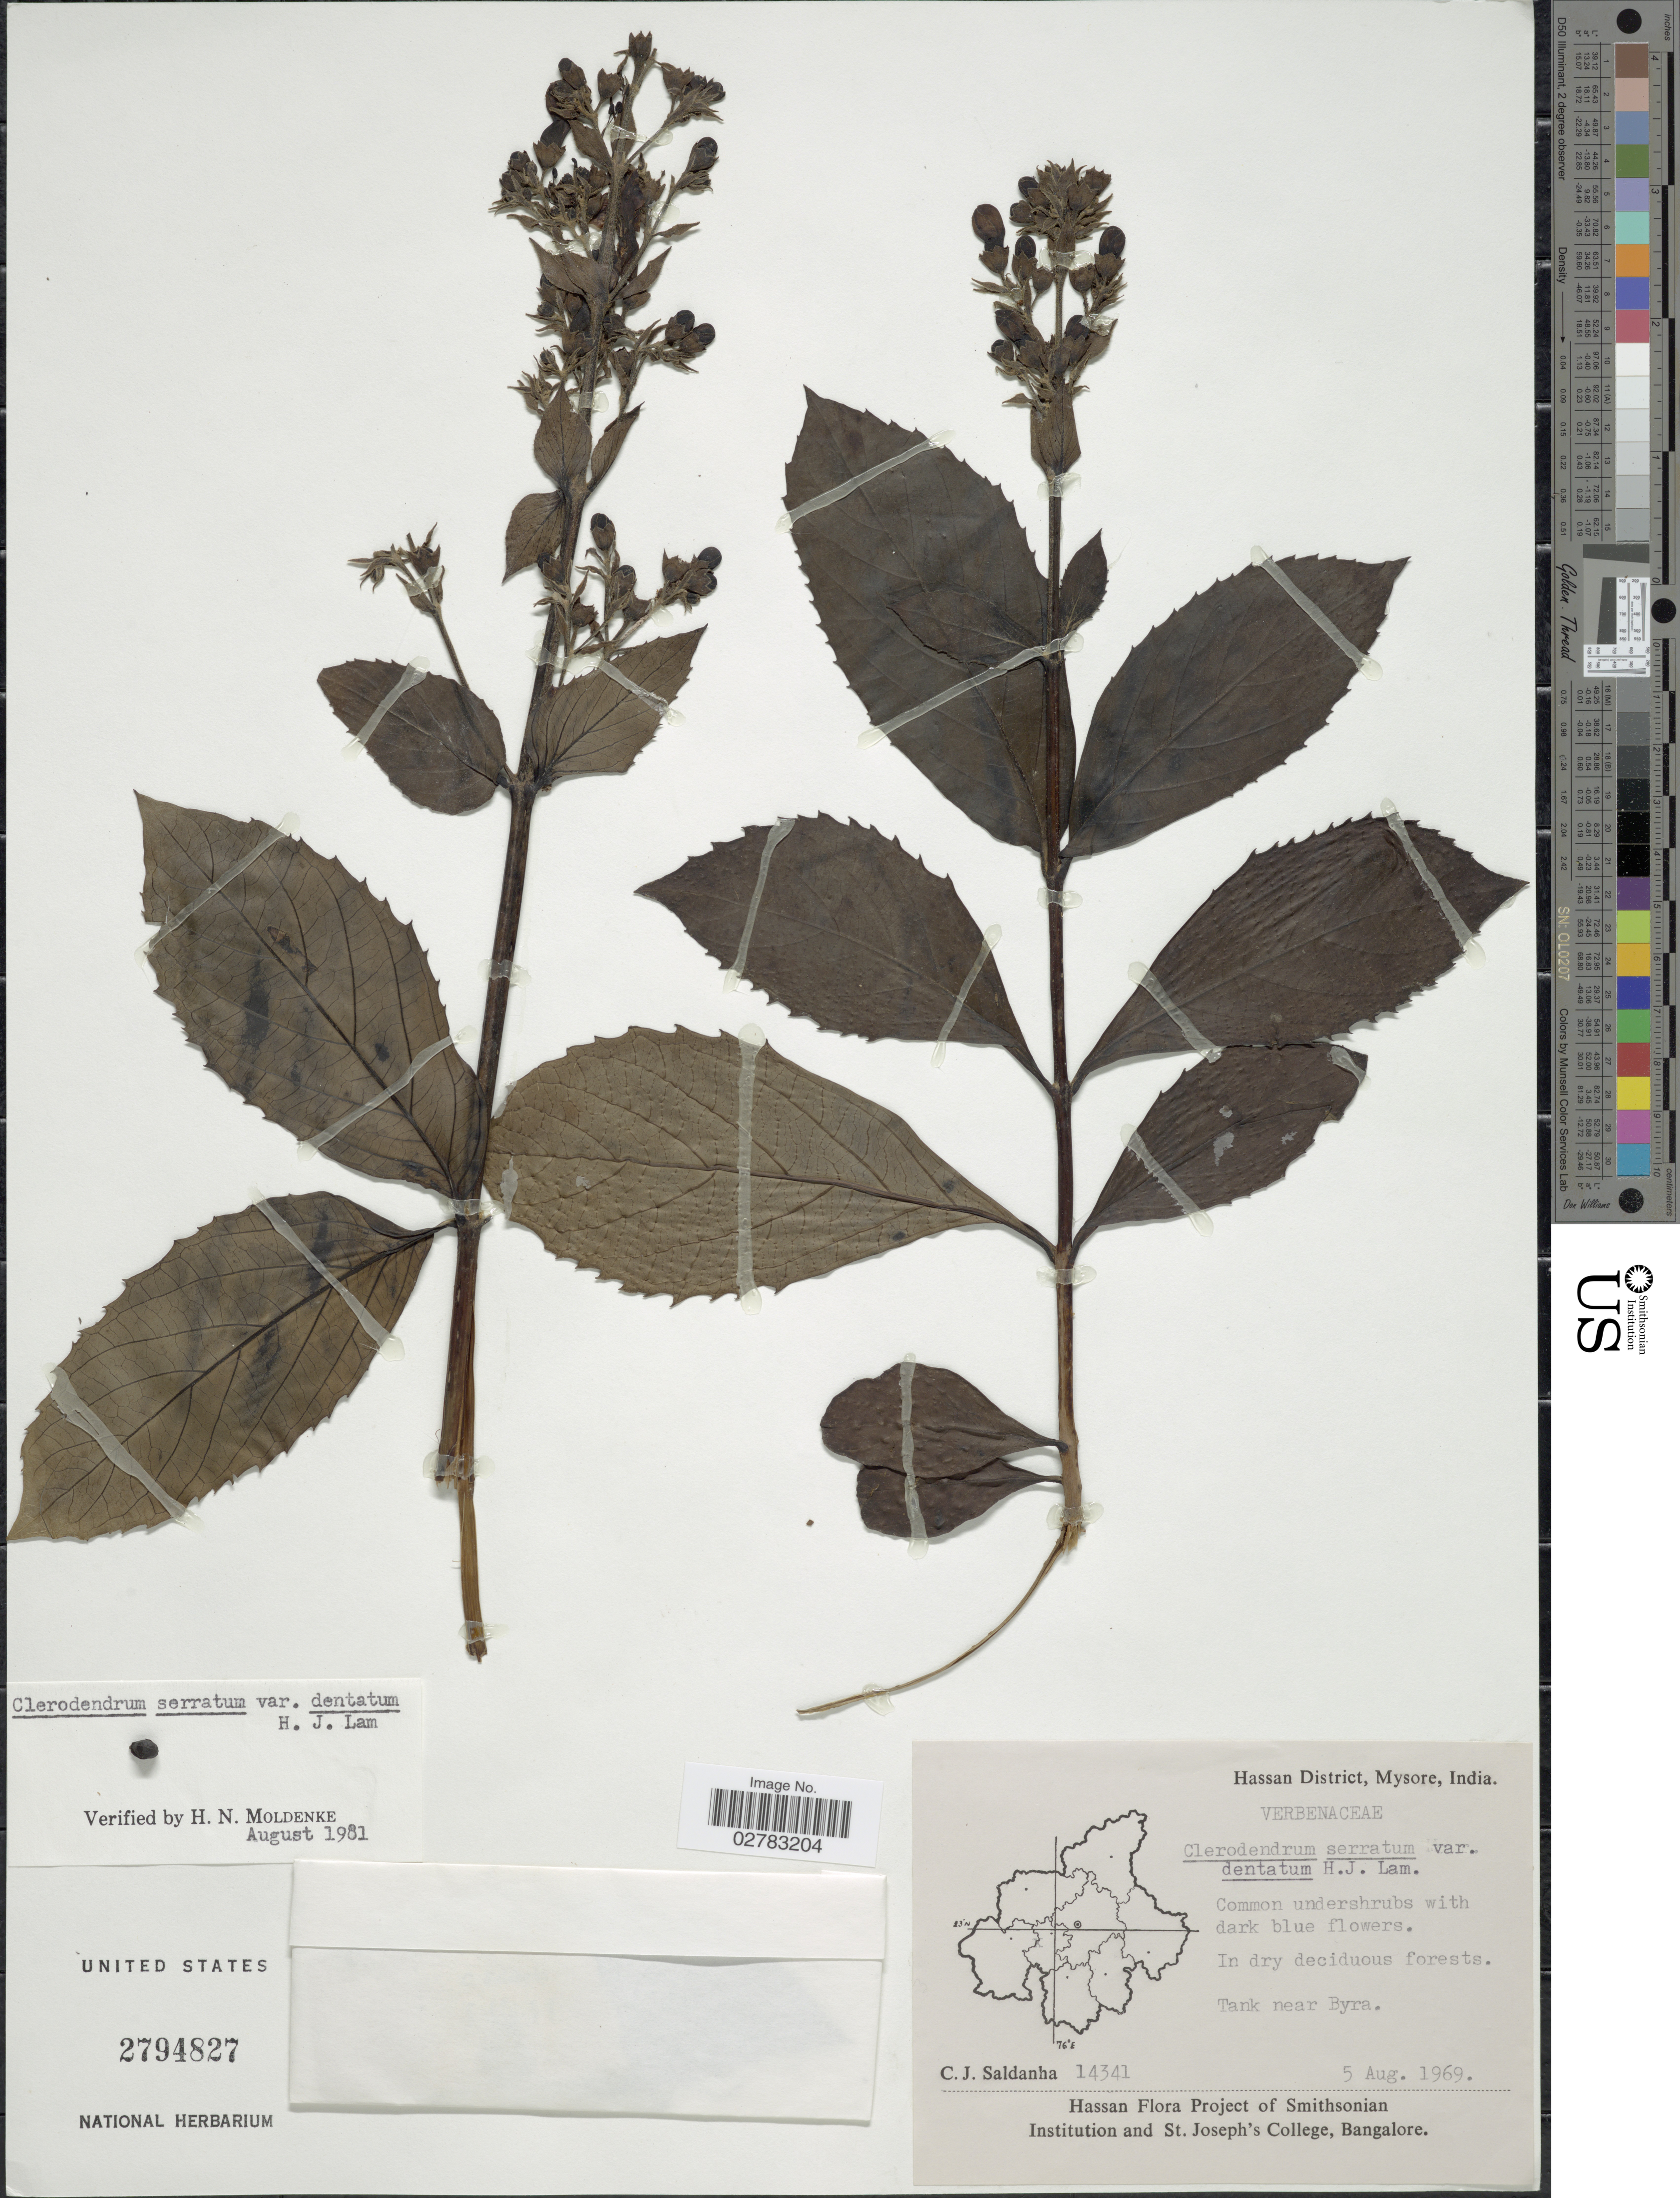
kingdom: Plantae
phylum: Tracheophyta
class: Magnoliopsida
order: Lamiales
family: Lamiaceae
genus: Clerodendrum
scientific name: Clerodendrum serratum var. dentatum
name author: H.J. Lam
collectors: C. J. Saldanha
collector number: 14341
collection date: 1969-08-05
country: India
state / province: Karnataka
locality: Hassan District, Mysore. Tank near Byra.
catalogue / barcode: US 2794827